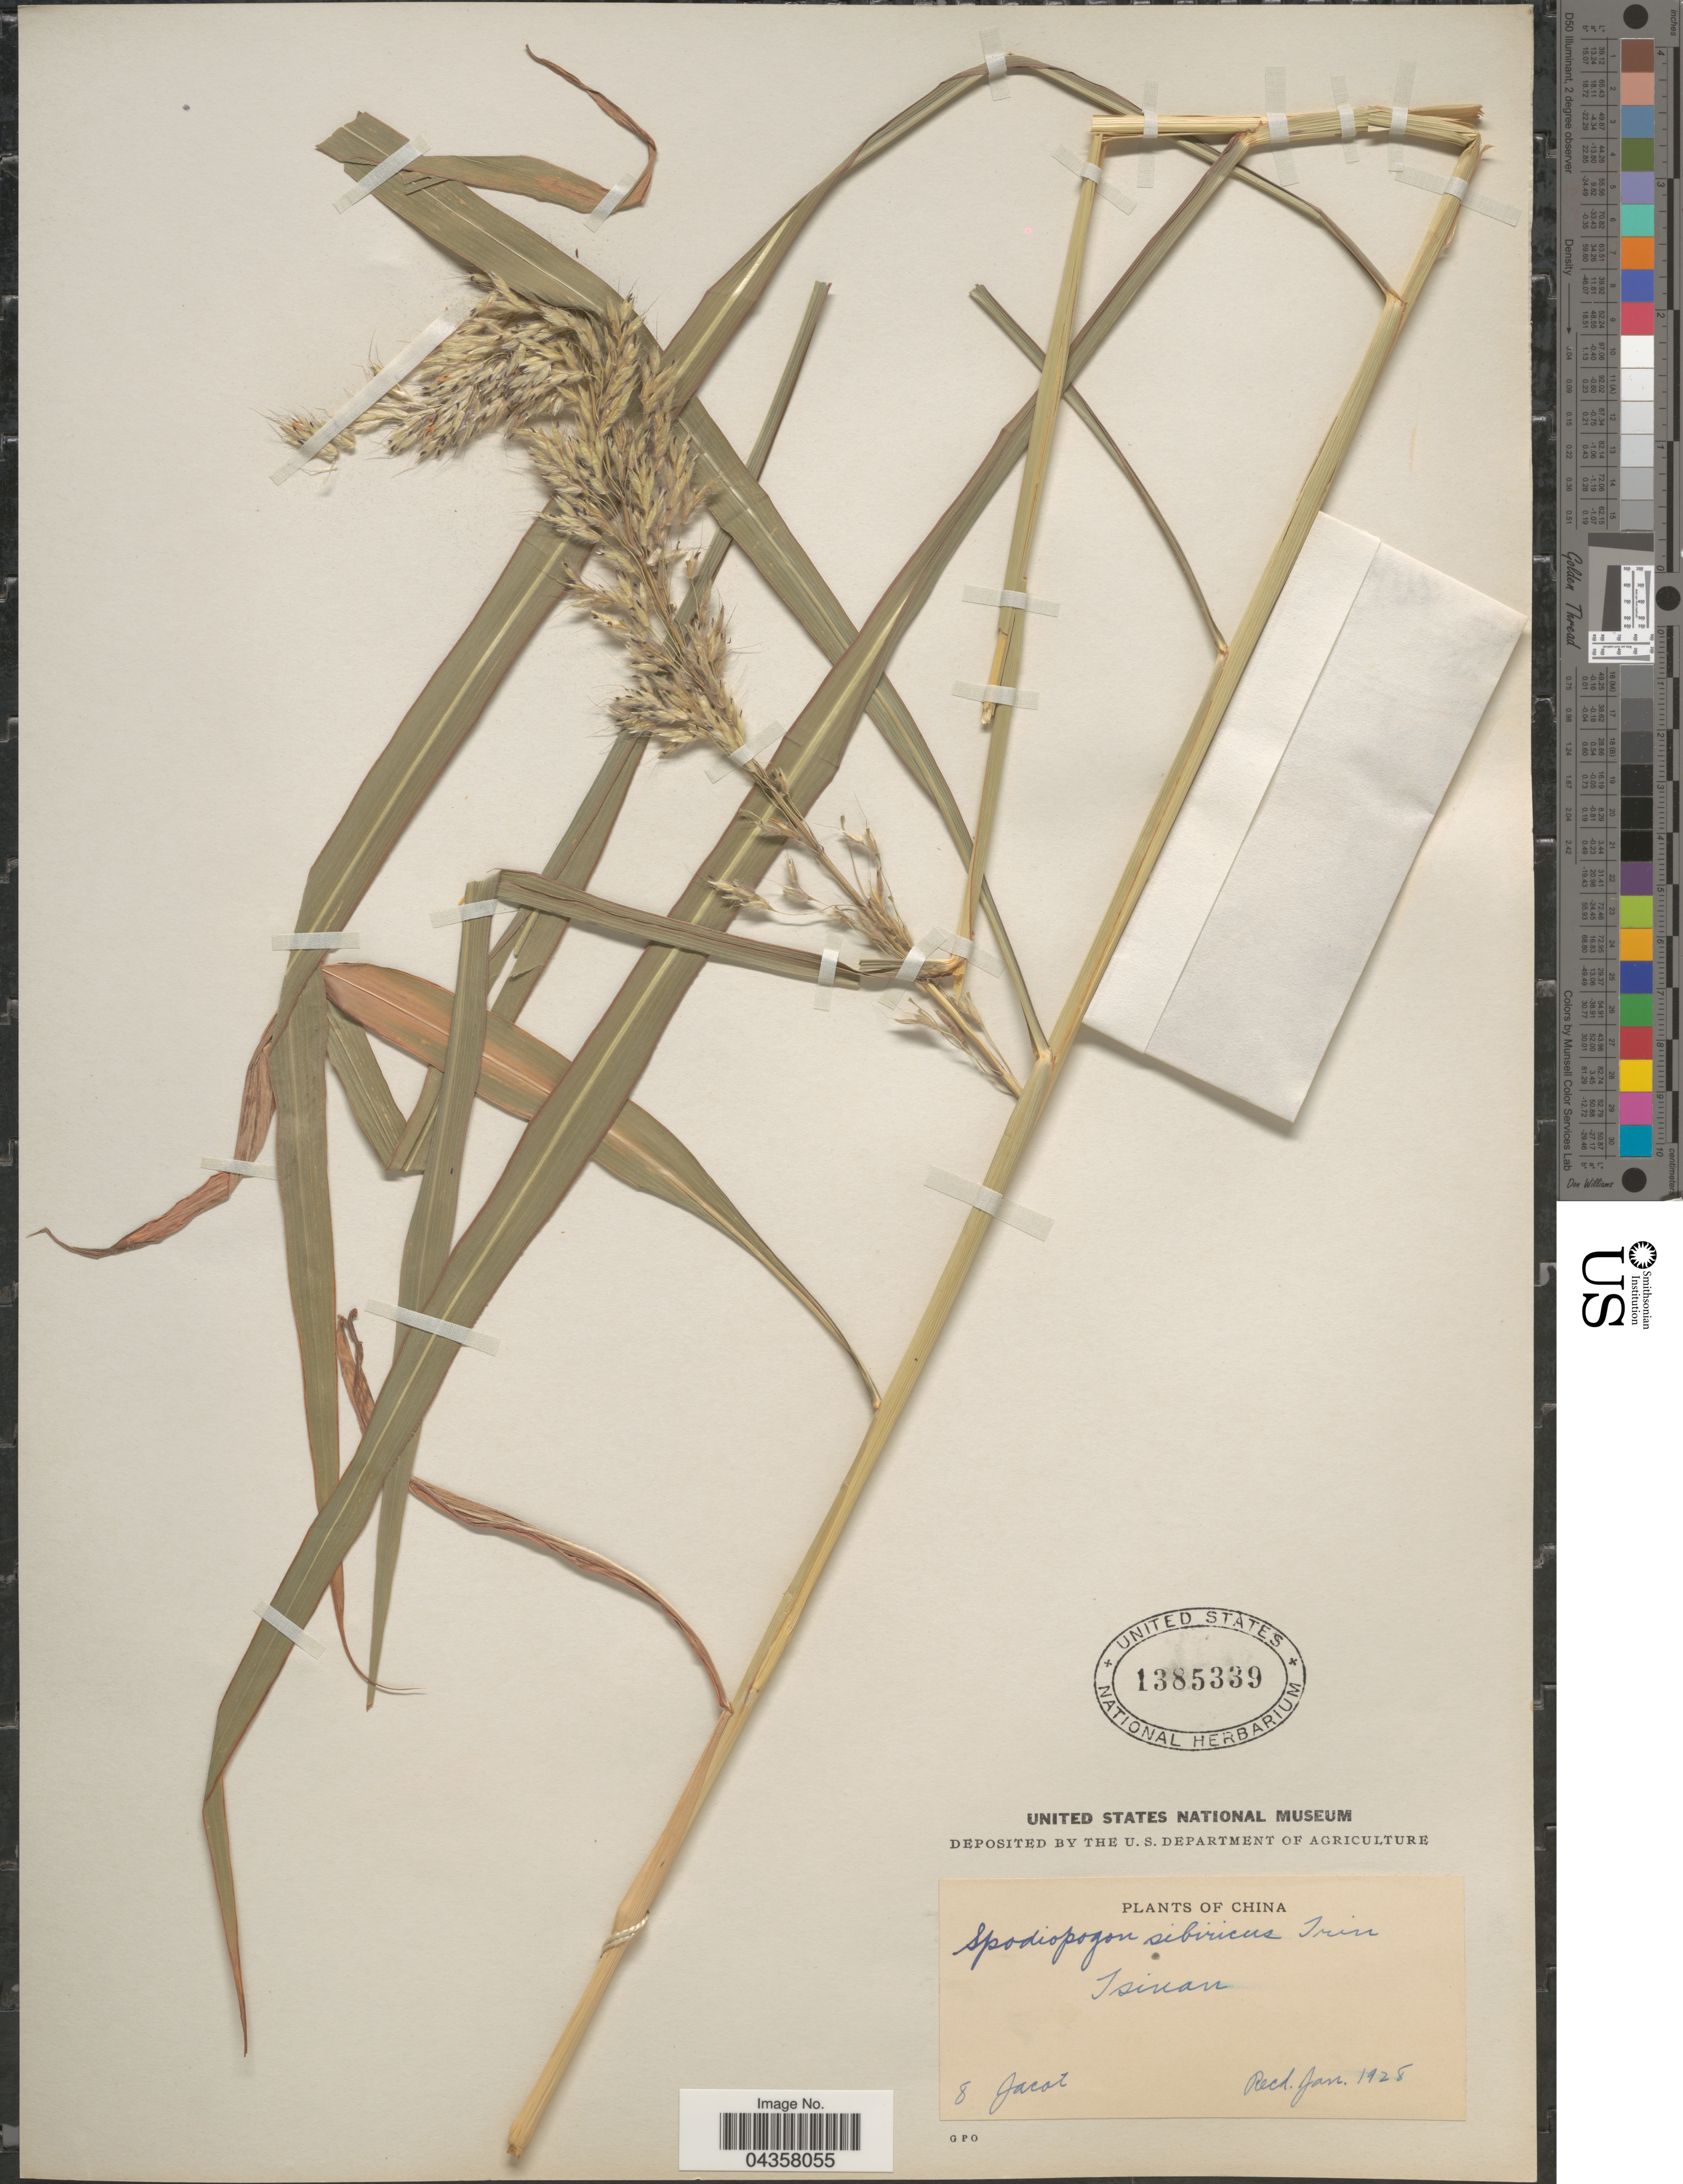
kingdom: Plantae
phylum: Tracheophyta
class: Liliopsida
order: Poales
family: Poaceae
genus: Spodiopogon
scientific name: Spodiopogon sibiricus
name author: Trin.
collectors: Jacot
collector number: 8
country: China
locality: Tsinan.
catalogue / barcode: US 1385339